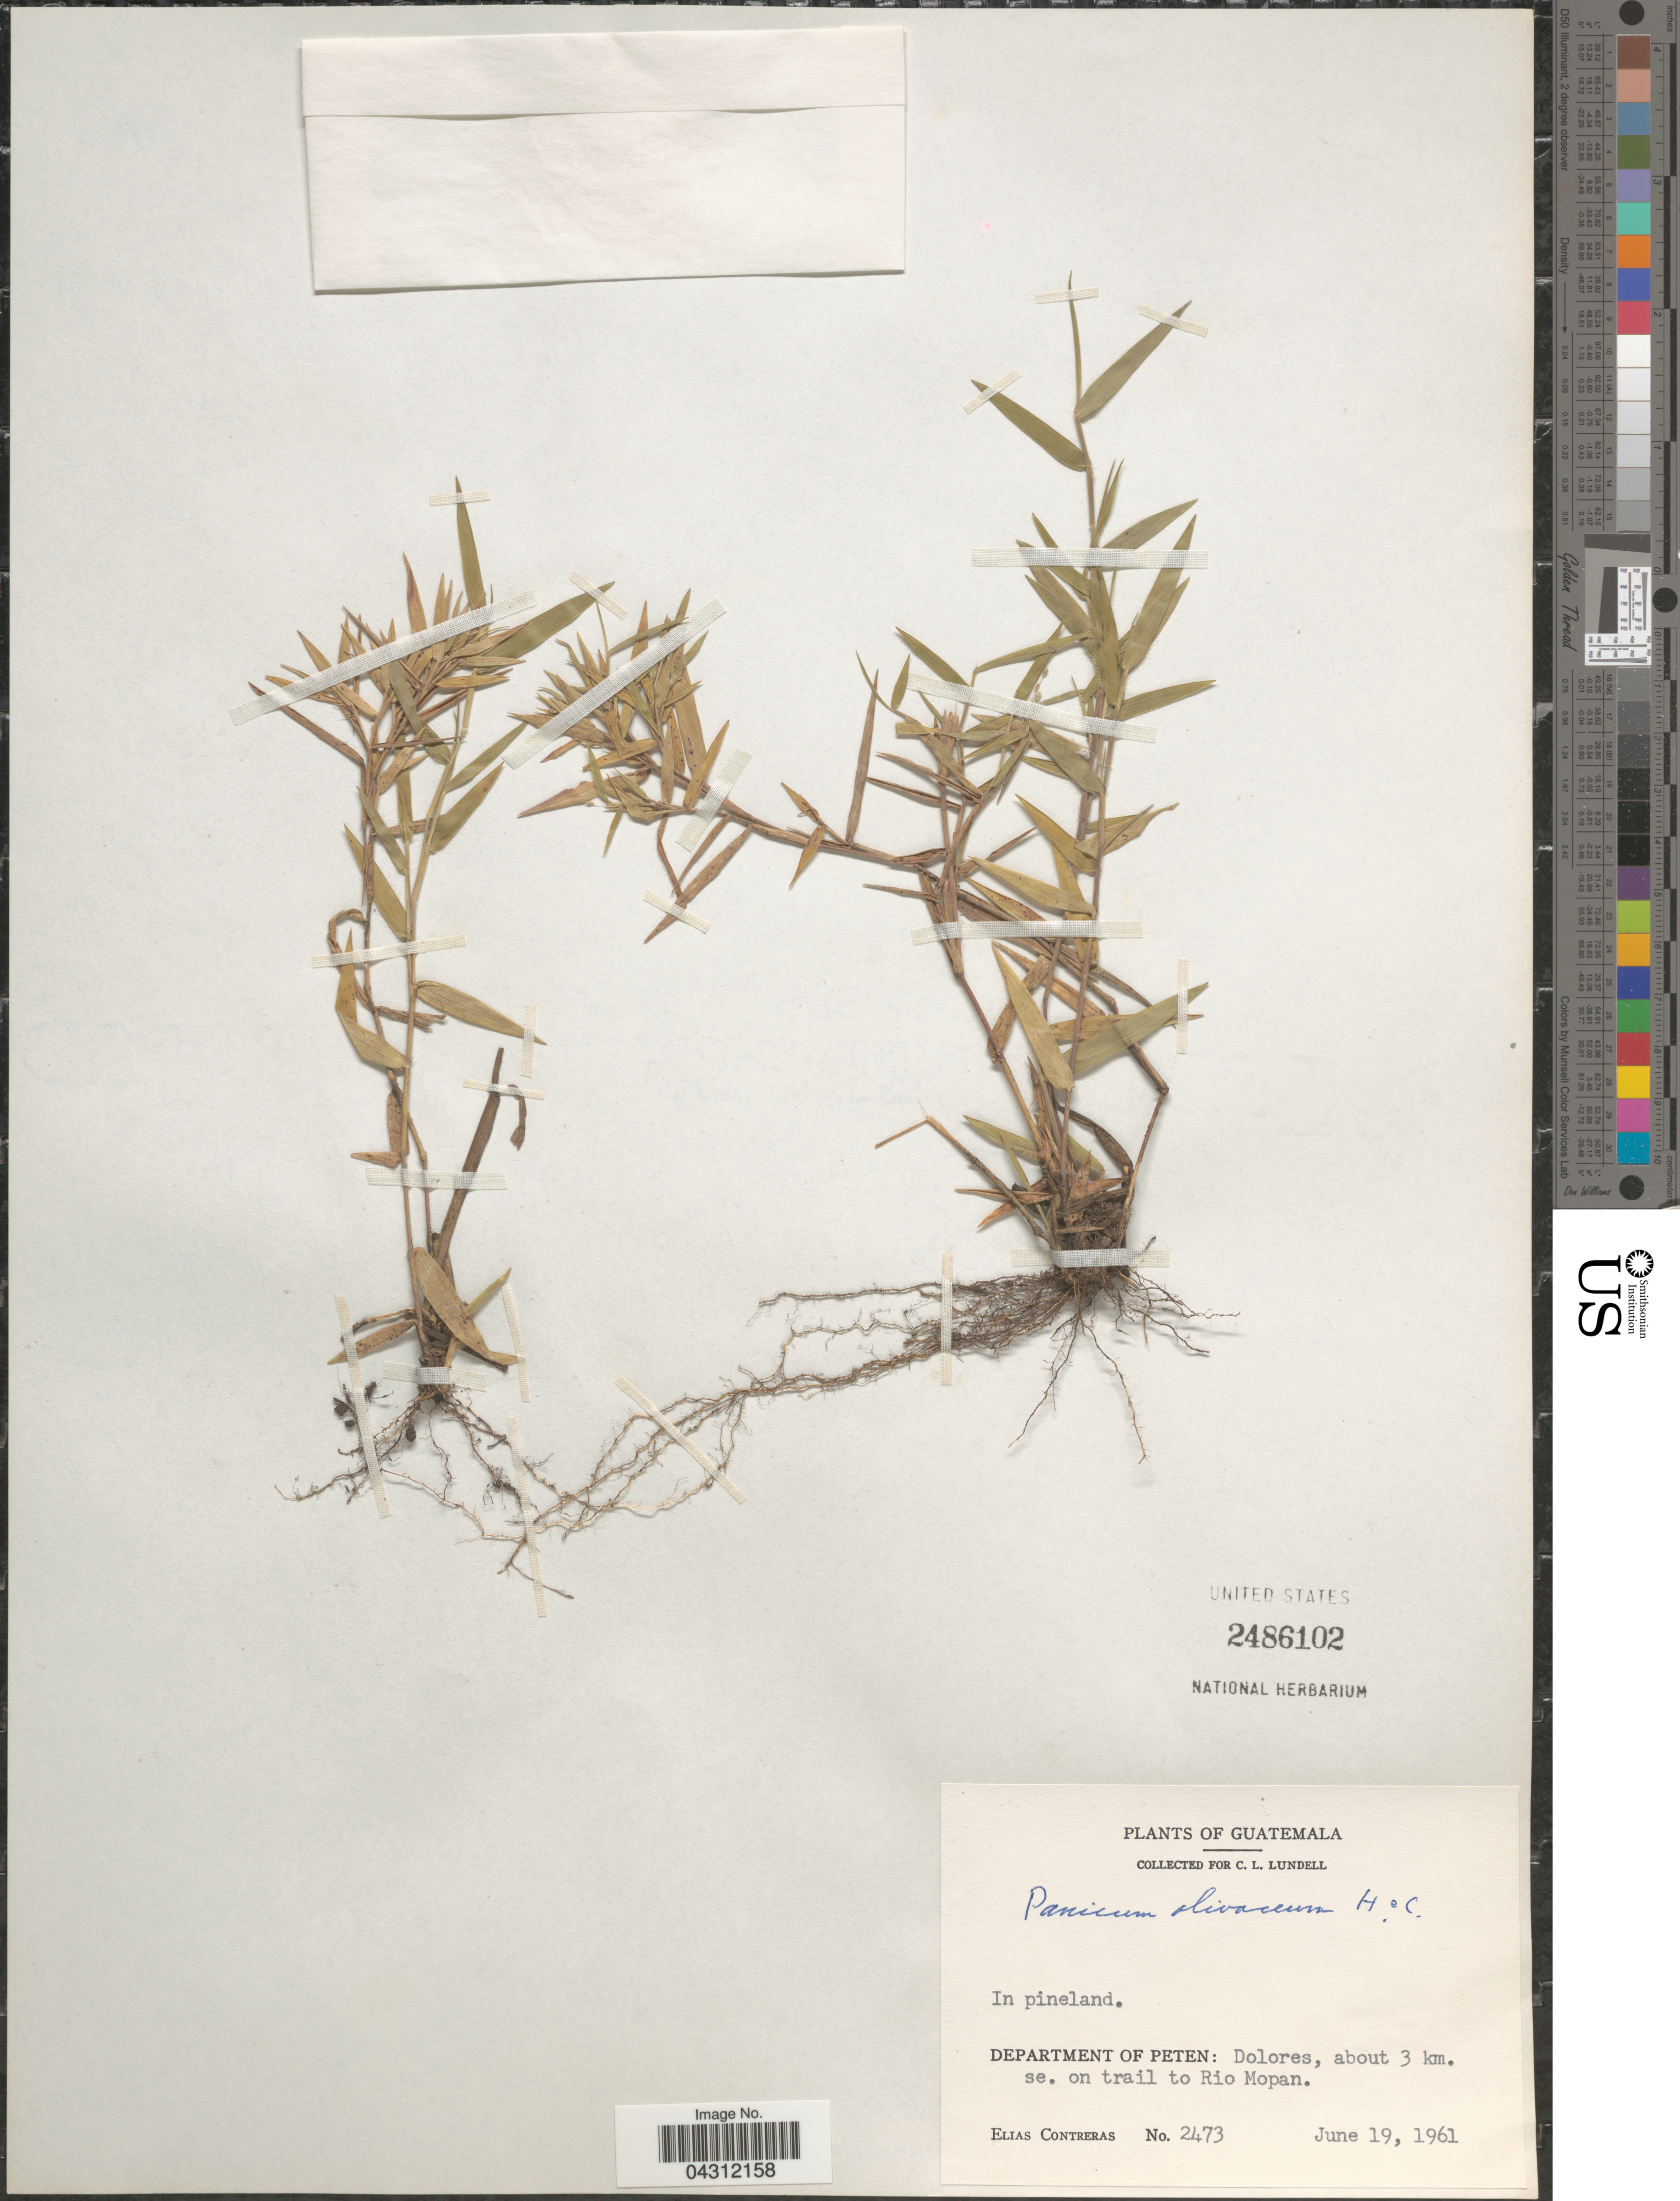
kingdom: Plantae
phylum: Tracheophyta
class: Liliopsida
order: Poales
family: Poaceae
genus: Dichanthelium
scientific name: Dichanthelium acuminatum var. acuminatum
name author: (Sw.) Gould & C.A. Clark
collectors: E. Contreras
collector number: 2473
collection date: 1961-06-19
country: Guatemala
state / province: El Peten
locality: Department Of Peten: Dolores, about 3 km. se. on trail to Rio Mopan.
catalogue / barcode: US 2486102